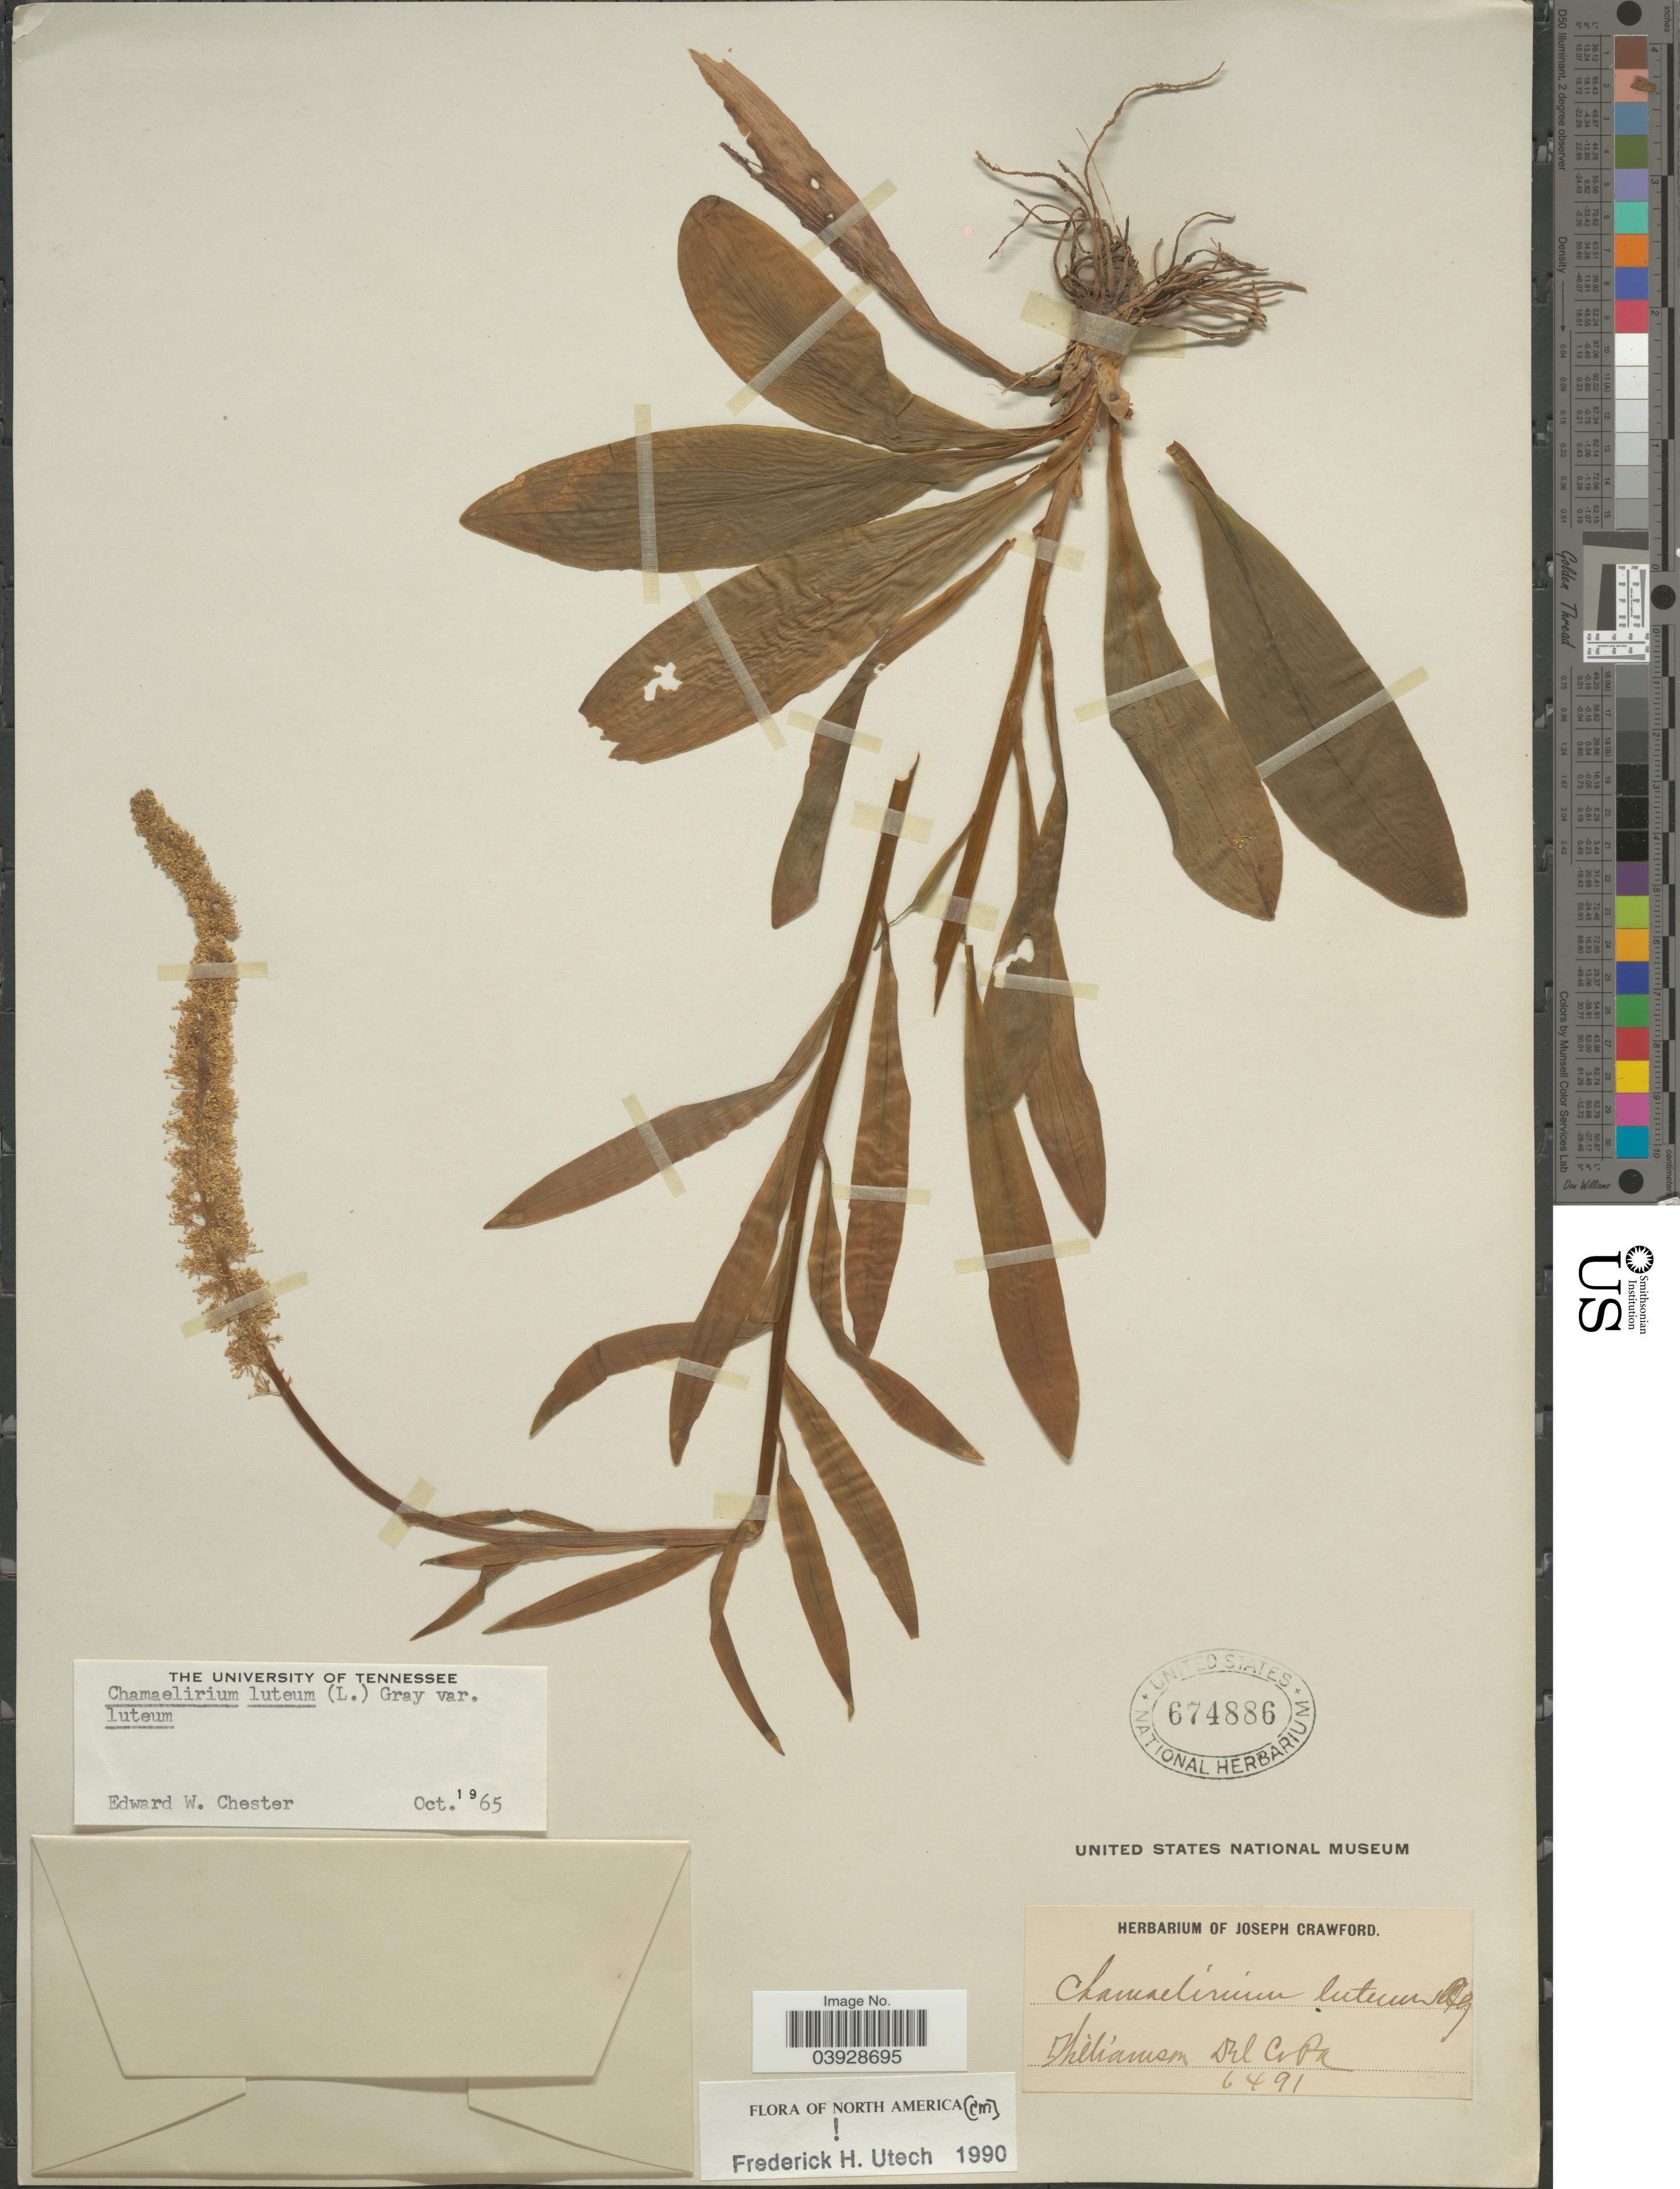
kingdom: Plantae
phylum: Tracheophyta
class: Liliopsida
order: Liliales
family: Melanthiaceae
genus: Chamaelirium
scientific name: Chamaelirium luteum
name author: (L.) A. Gray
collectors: J. Crawford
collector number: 6491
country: United States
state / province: Pennsylvania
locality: Del Co. Williamson.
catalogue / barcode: US 674886